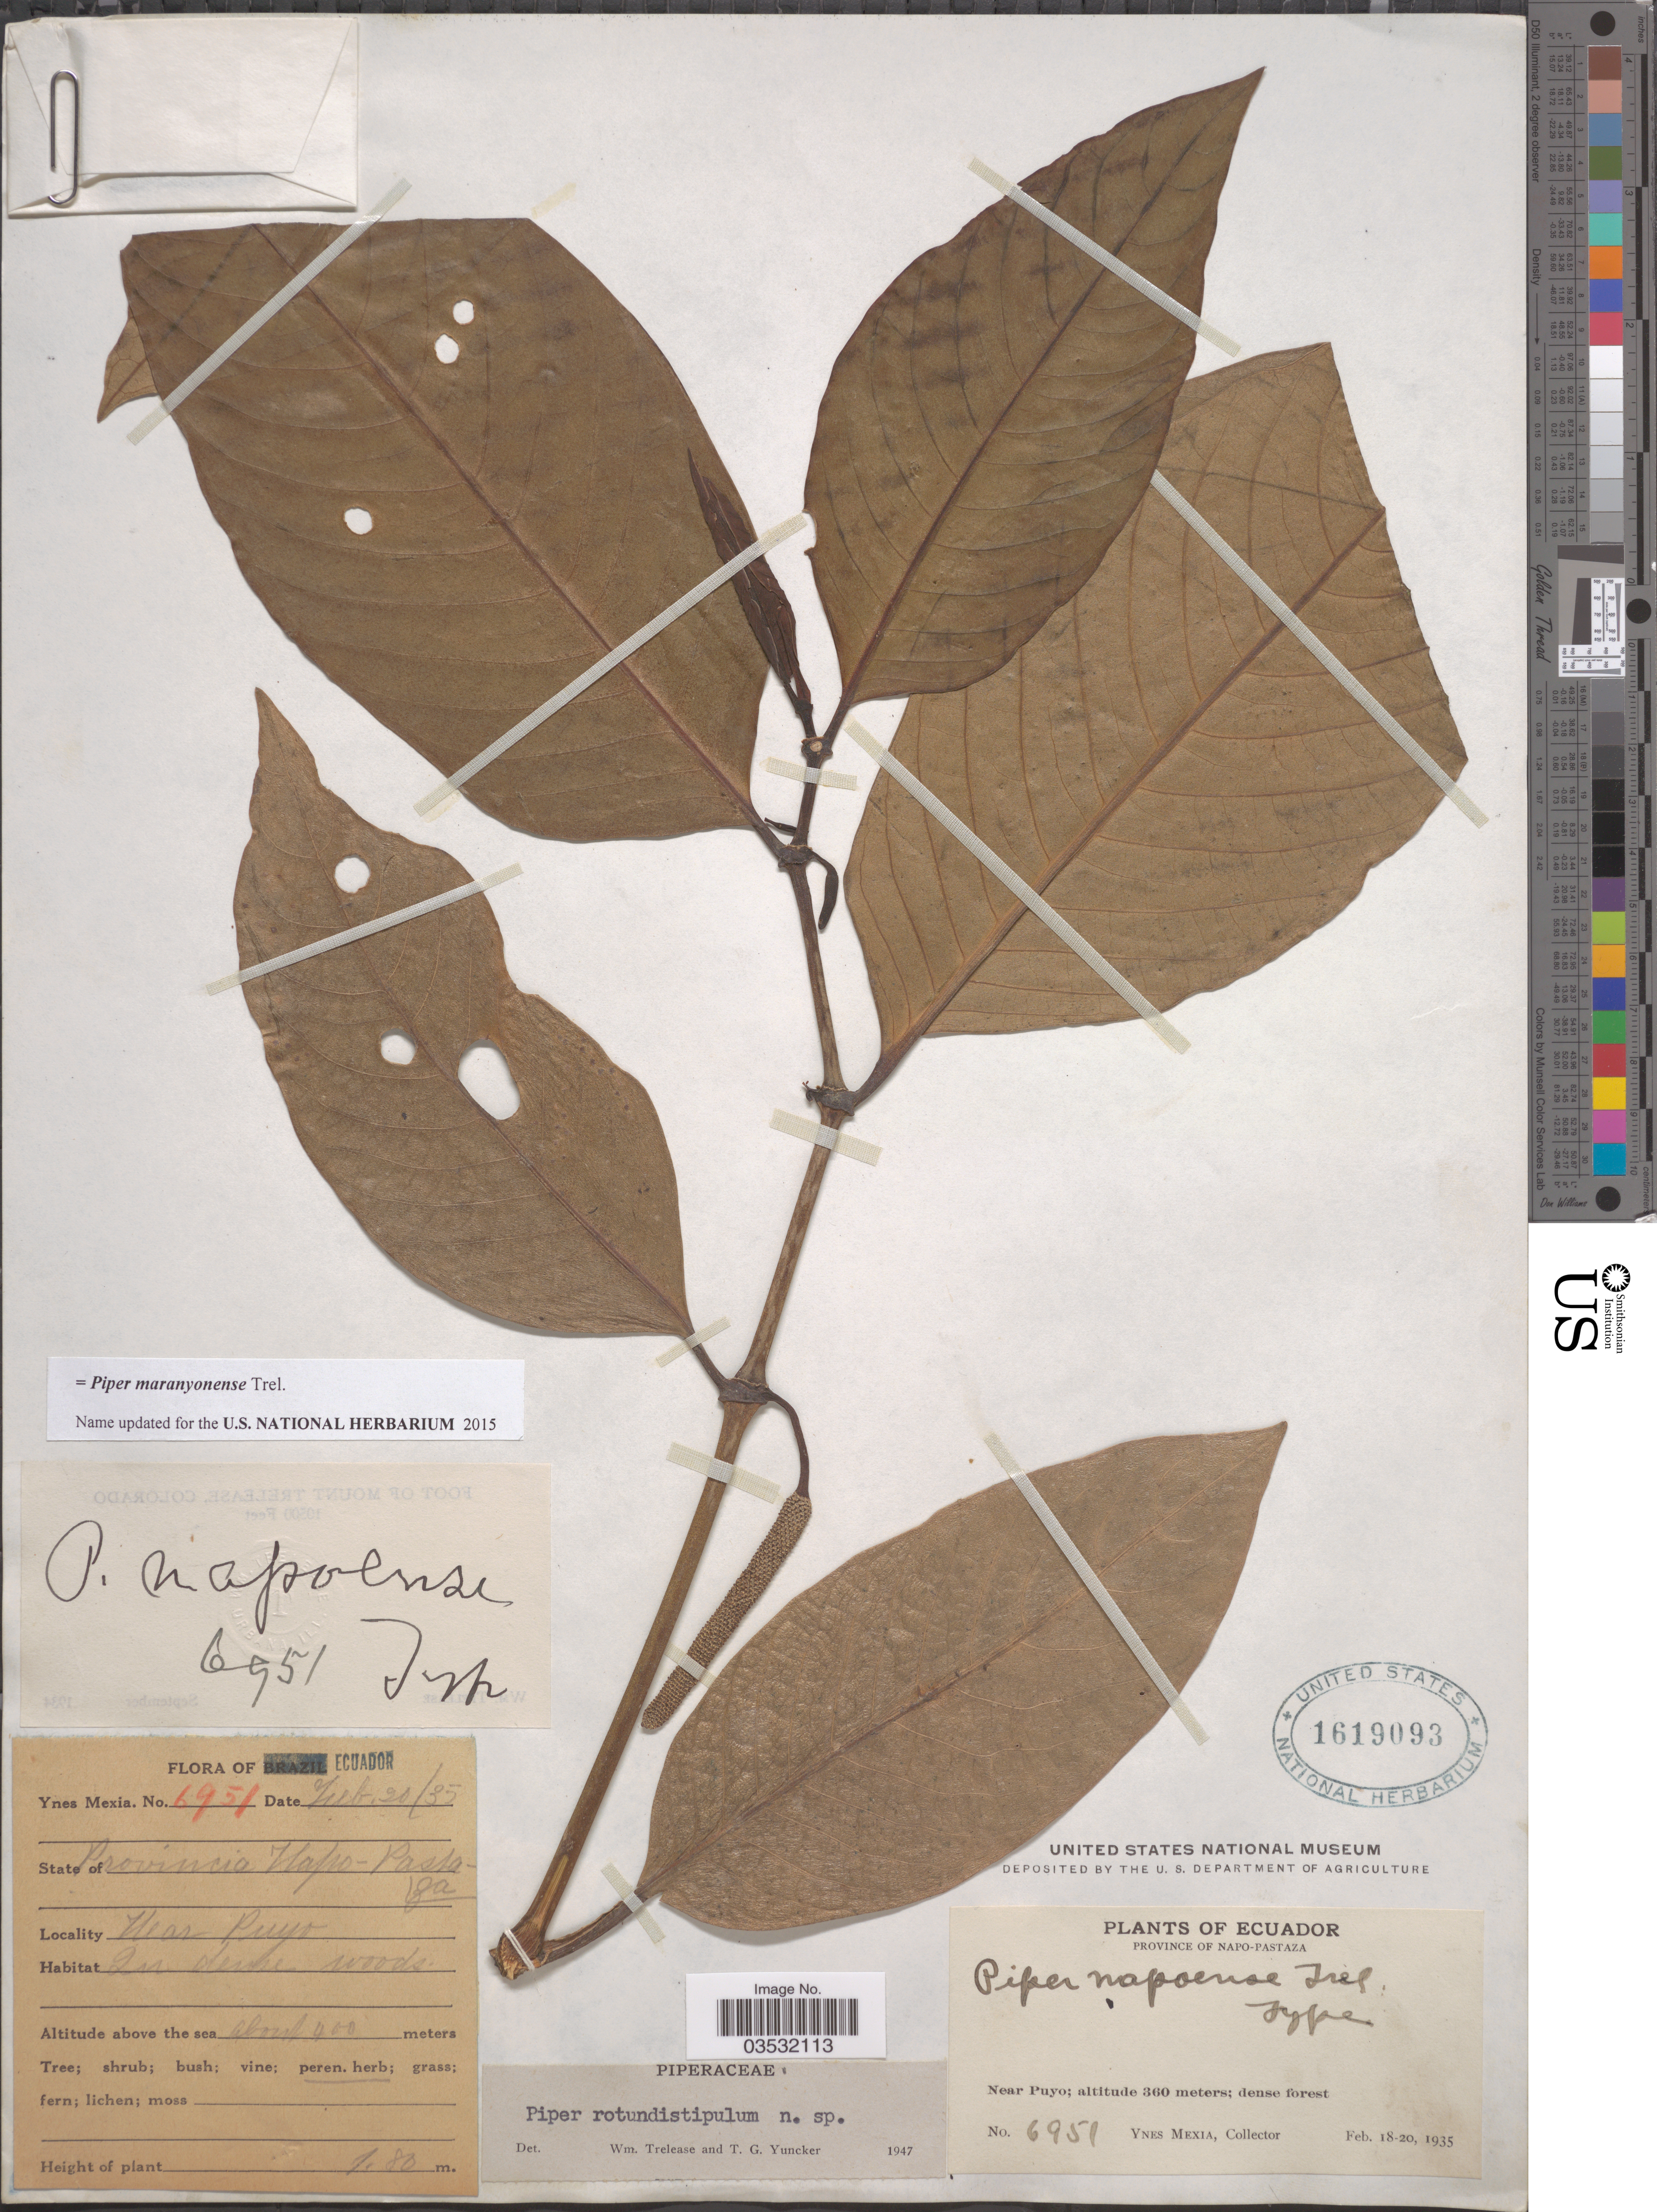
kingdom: Plantae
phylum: Tracheophyta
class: Magnoliopsida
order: Piperales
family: Piperaceae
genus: Piper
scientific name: Piper maranyonense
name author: Trel.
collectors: Y. Mexia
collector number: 6951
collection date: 1935-02-20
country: Ecuador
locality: Province of Napo-Pastaza. Near Puyo.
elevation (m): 360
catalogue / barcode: US 1619093